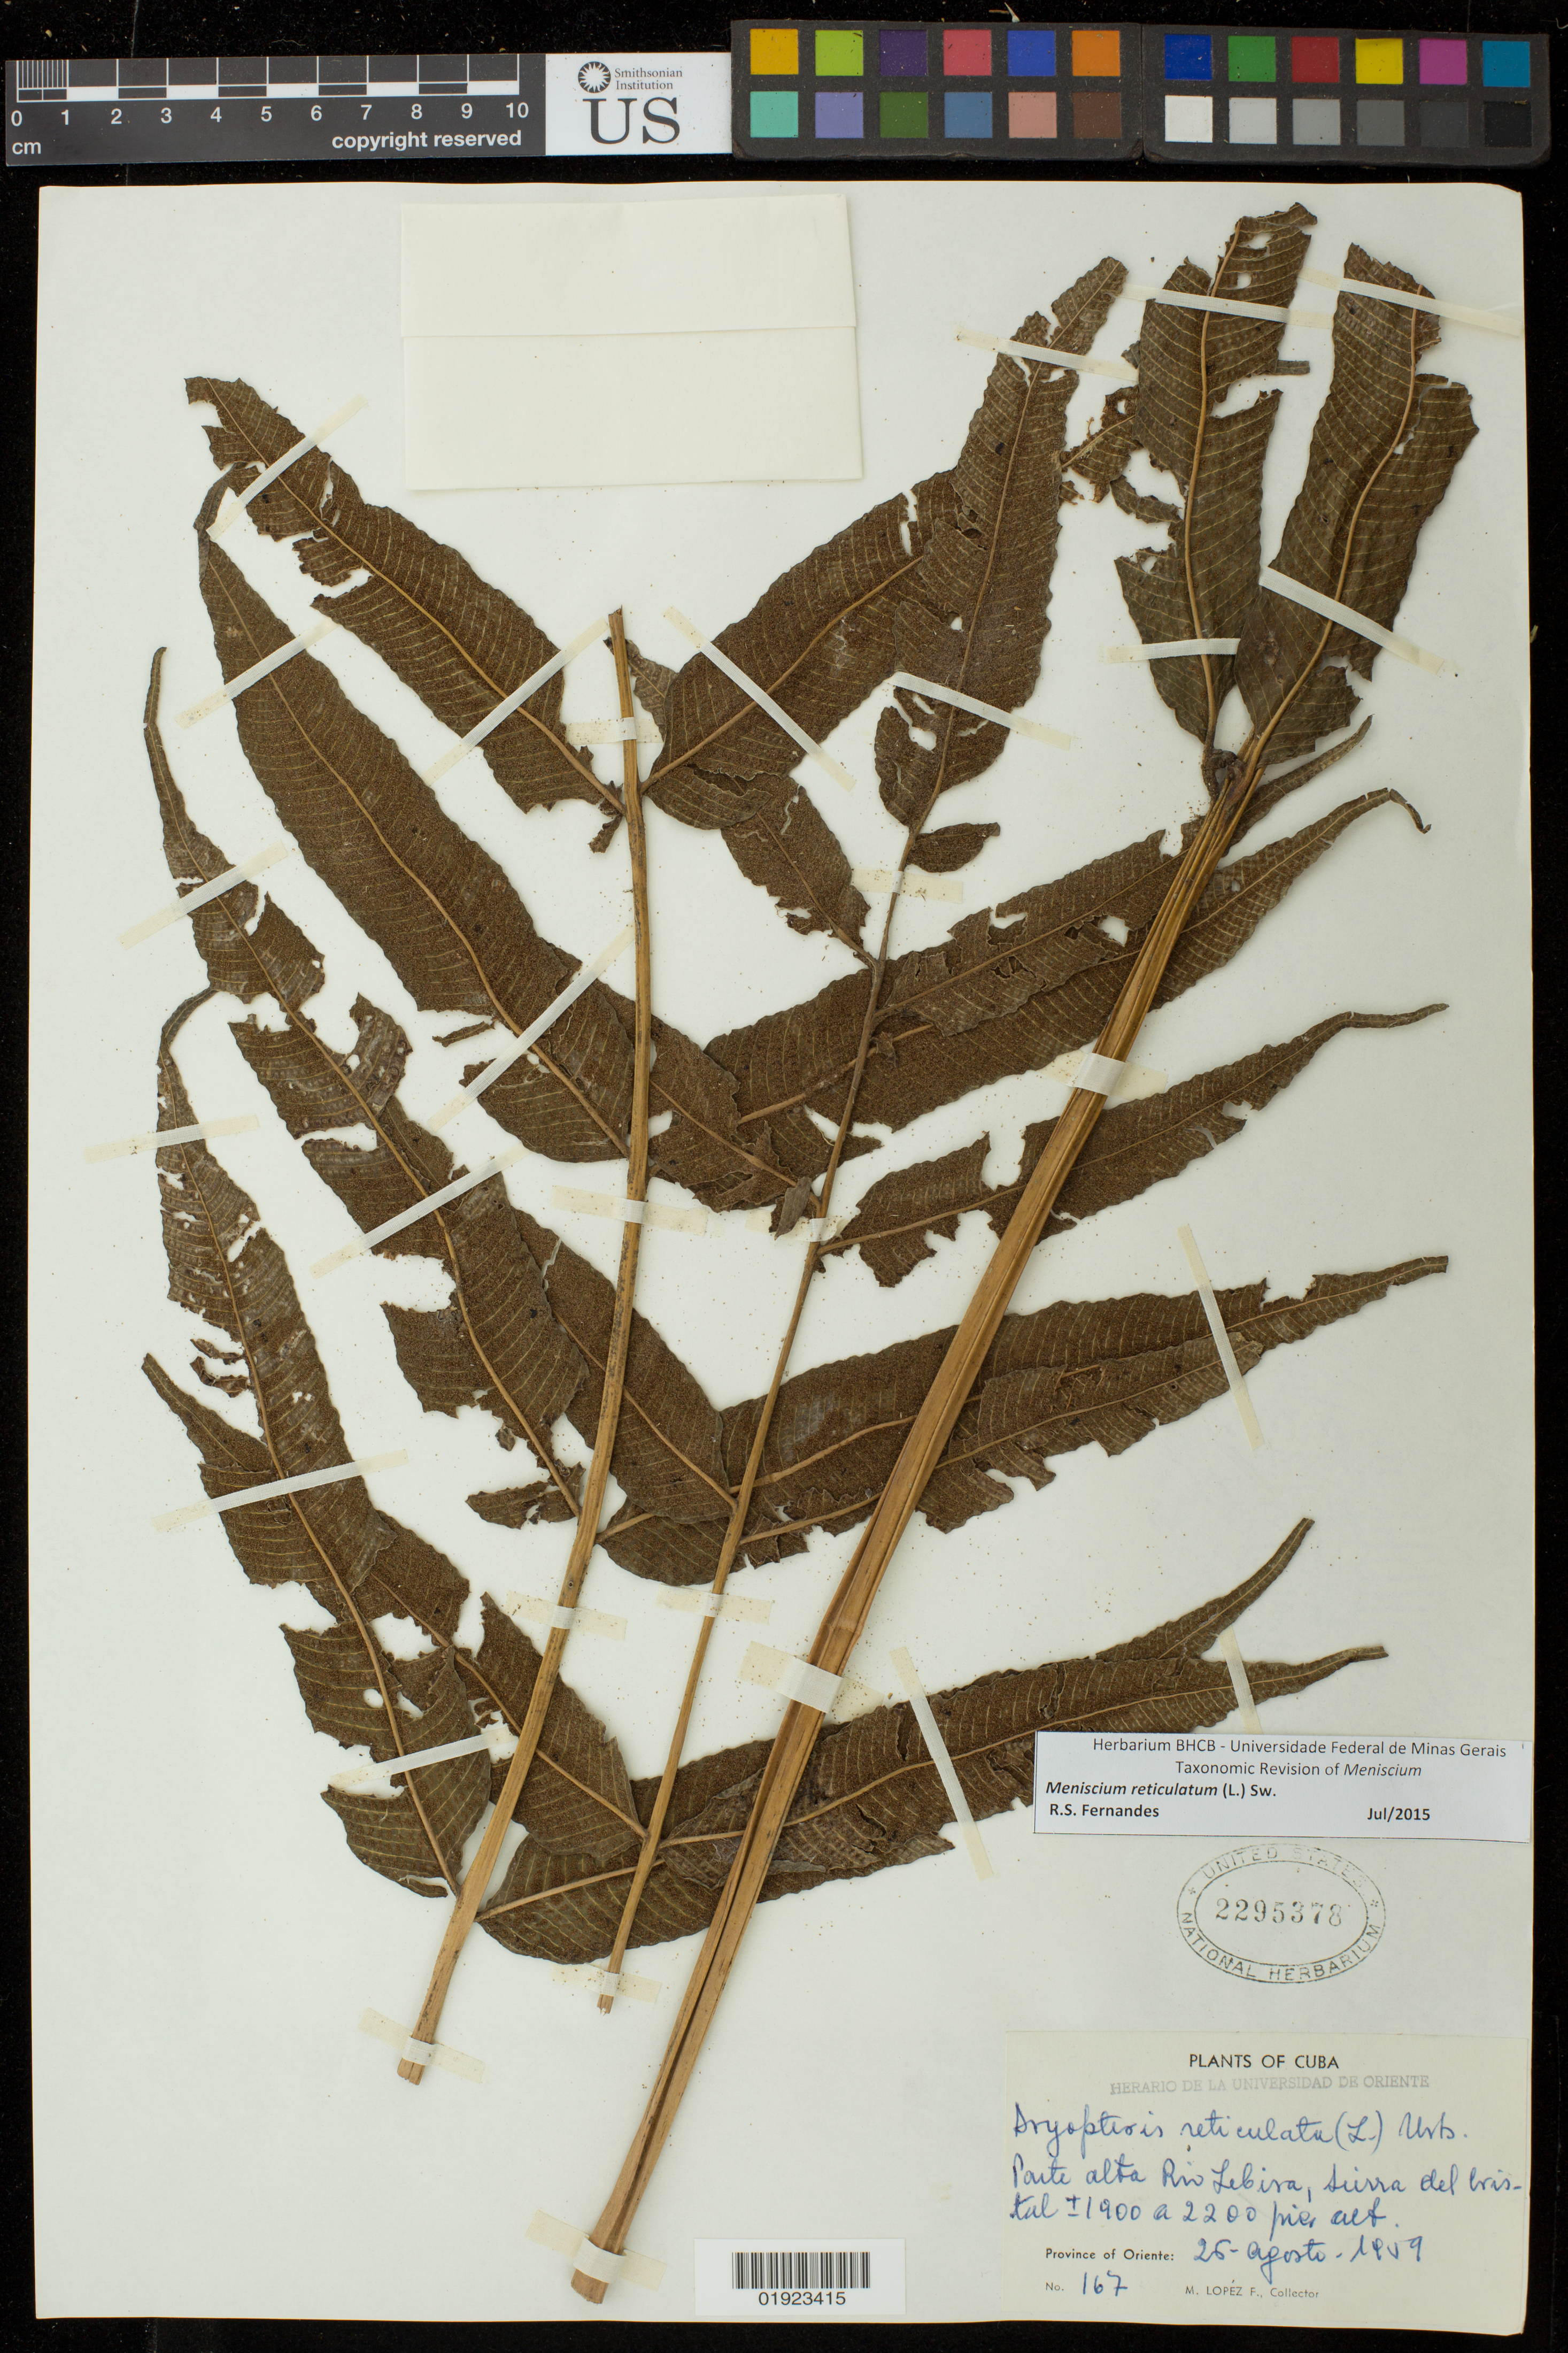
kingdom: Plantae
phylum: Tracheophyta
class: Polypodiopsida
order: Polypodiales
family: Thelypteridaceae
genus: Meniscium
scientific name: Meniscium reticulatum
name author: (L.) Sw.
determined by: Fernandes, R. S.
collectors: M. Lopéz-F.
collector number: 167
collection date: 1959-08-26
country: Cuba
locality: Parte Alta Rio Lebira, Sierra del Cristal.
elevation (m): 1900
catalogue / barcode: US 2295378